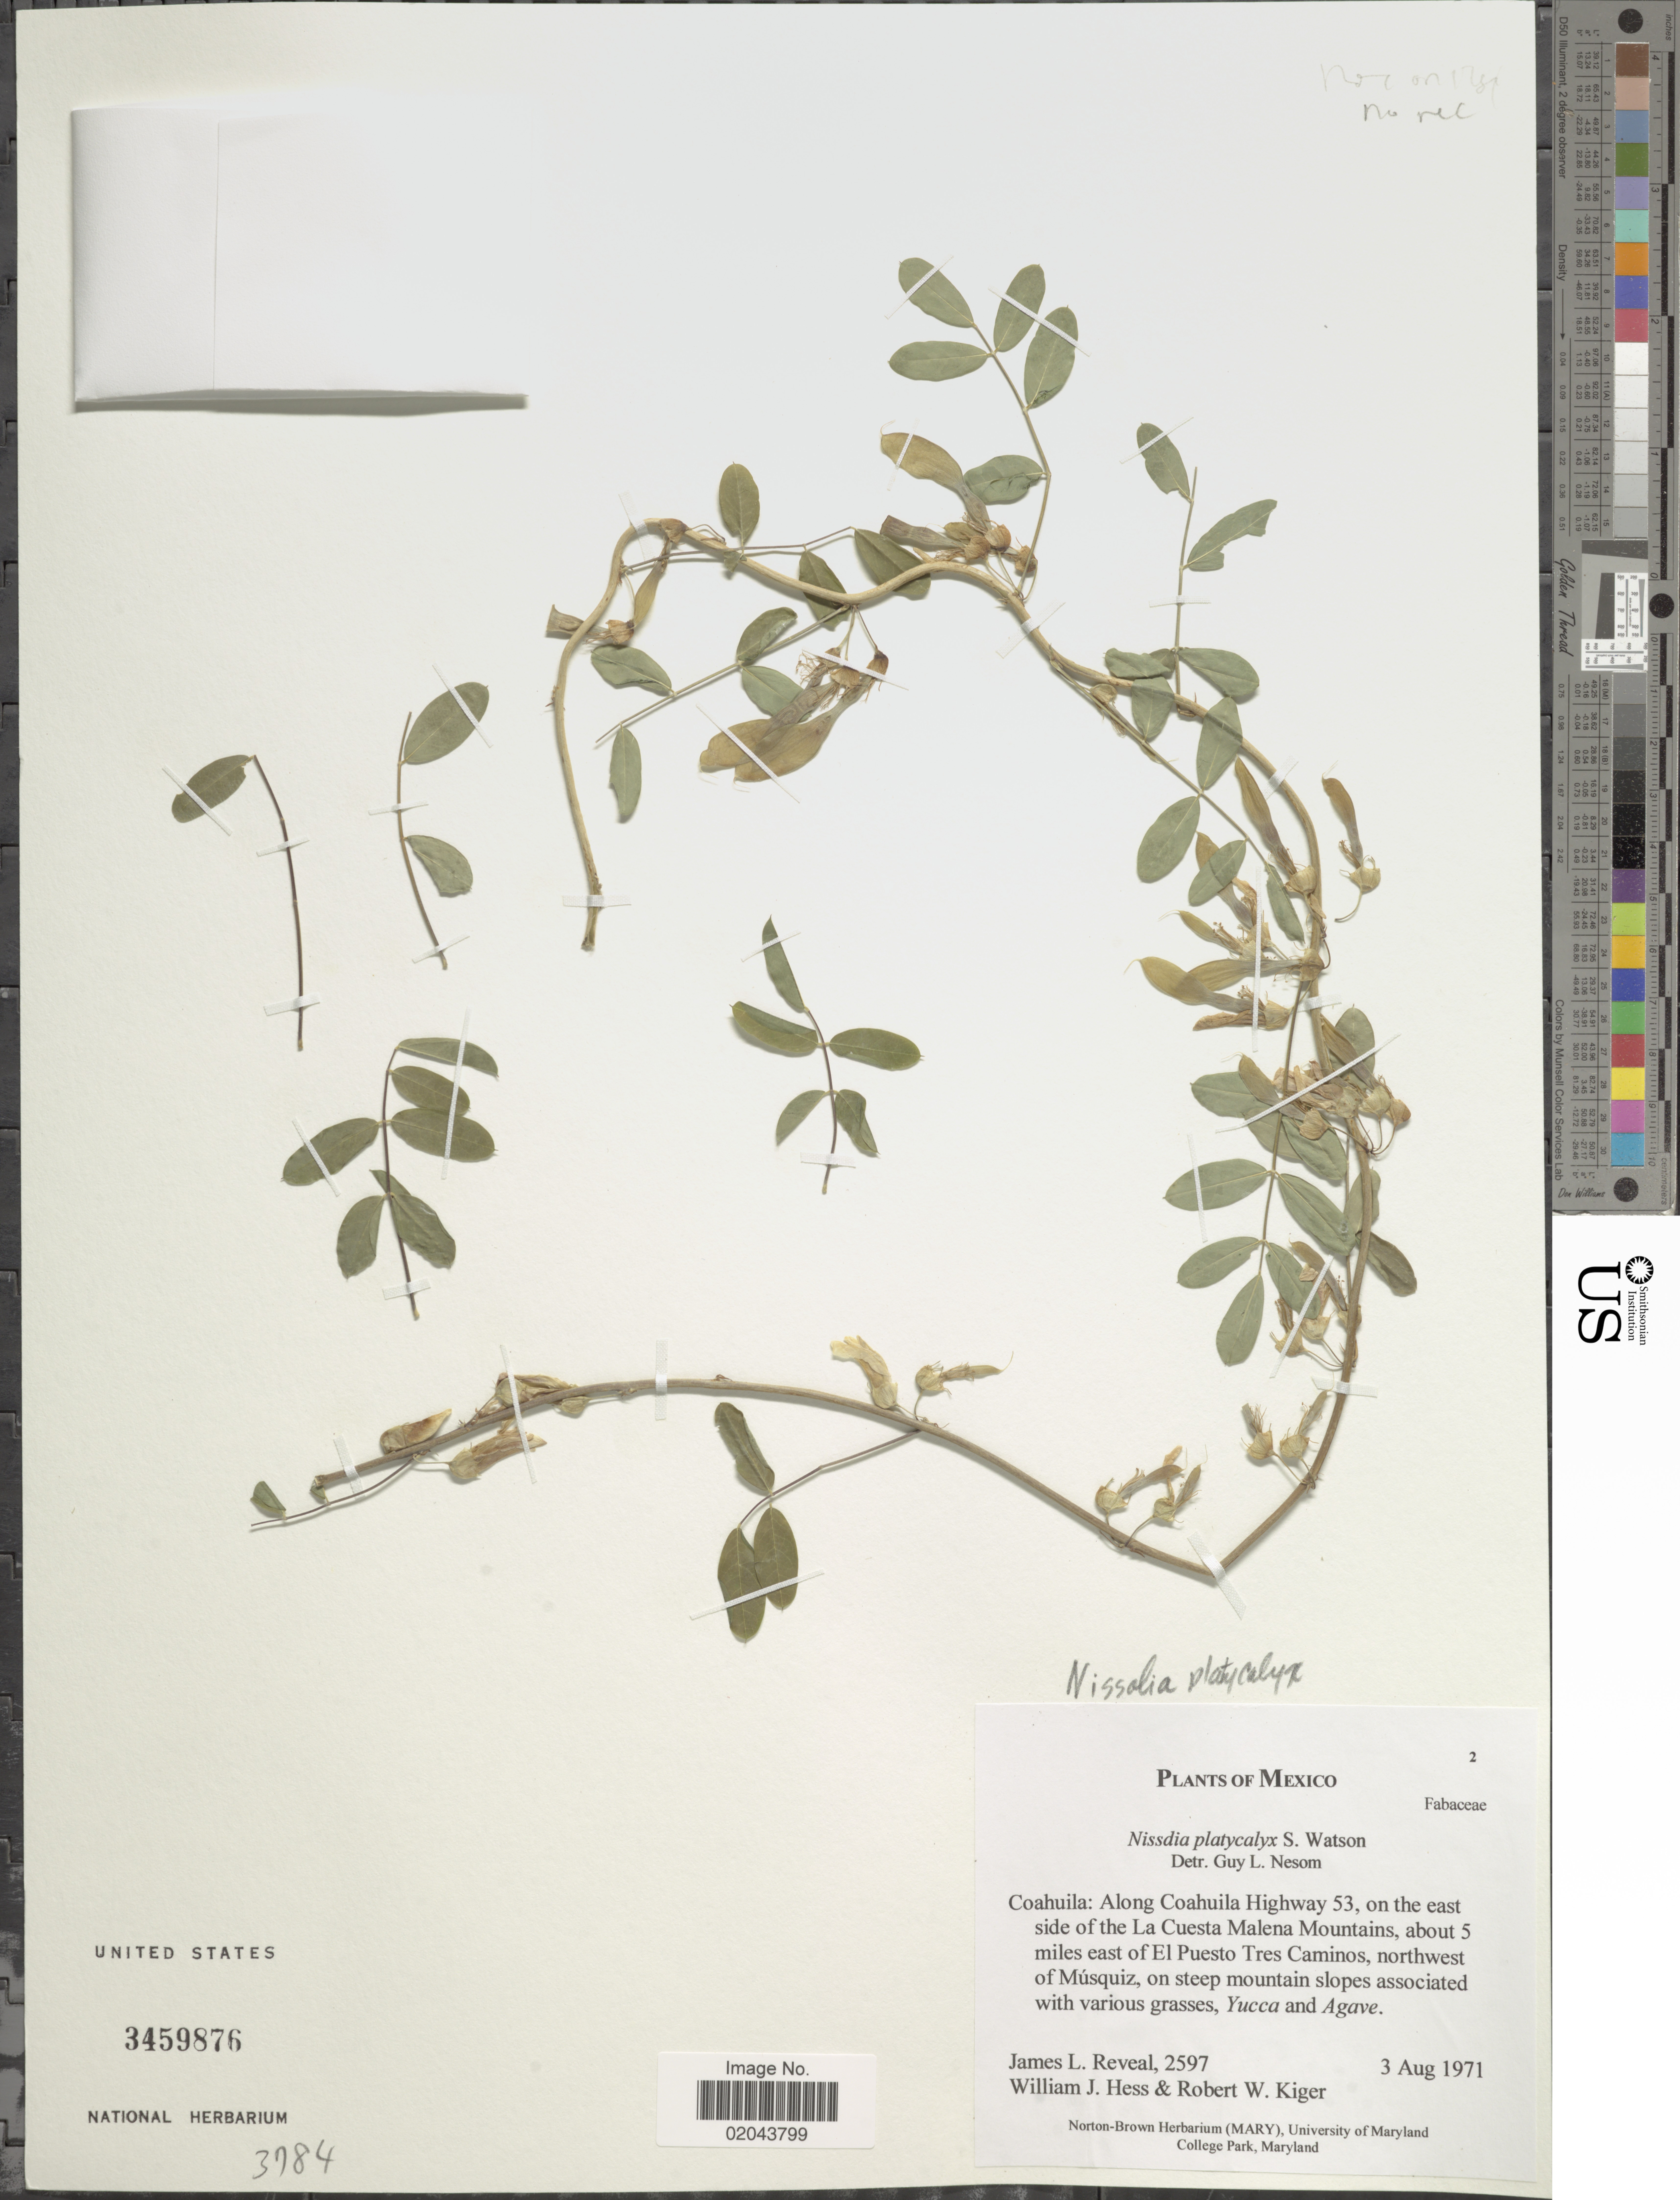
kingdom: Plantae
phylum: Tracheophyta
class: Magnoliopsida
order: Fabales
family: Fabaceae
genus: Nissolia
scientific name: Nissolia platycalyx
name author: S. Watson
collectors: J. L. Reveal, W. Hess & R. Kiger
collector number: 2597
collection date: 1971-08-03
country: Mexico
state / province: Coahuila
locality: Along Coahuila Highway 53, on the east side of the La Cuesta Malena Mountains, about 5 miles east of El Puesto Tres Caminos, northwest of Musquiz, on steep mountain slopes.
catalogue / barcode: US 3459876